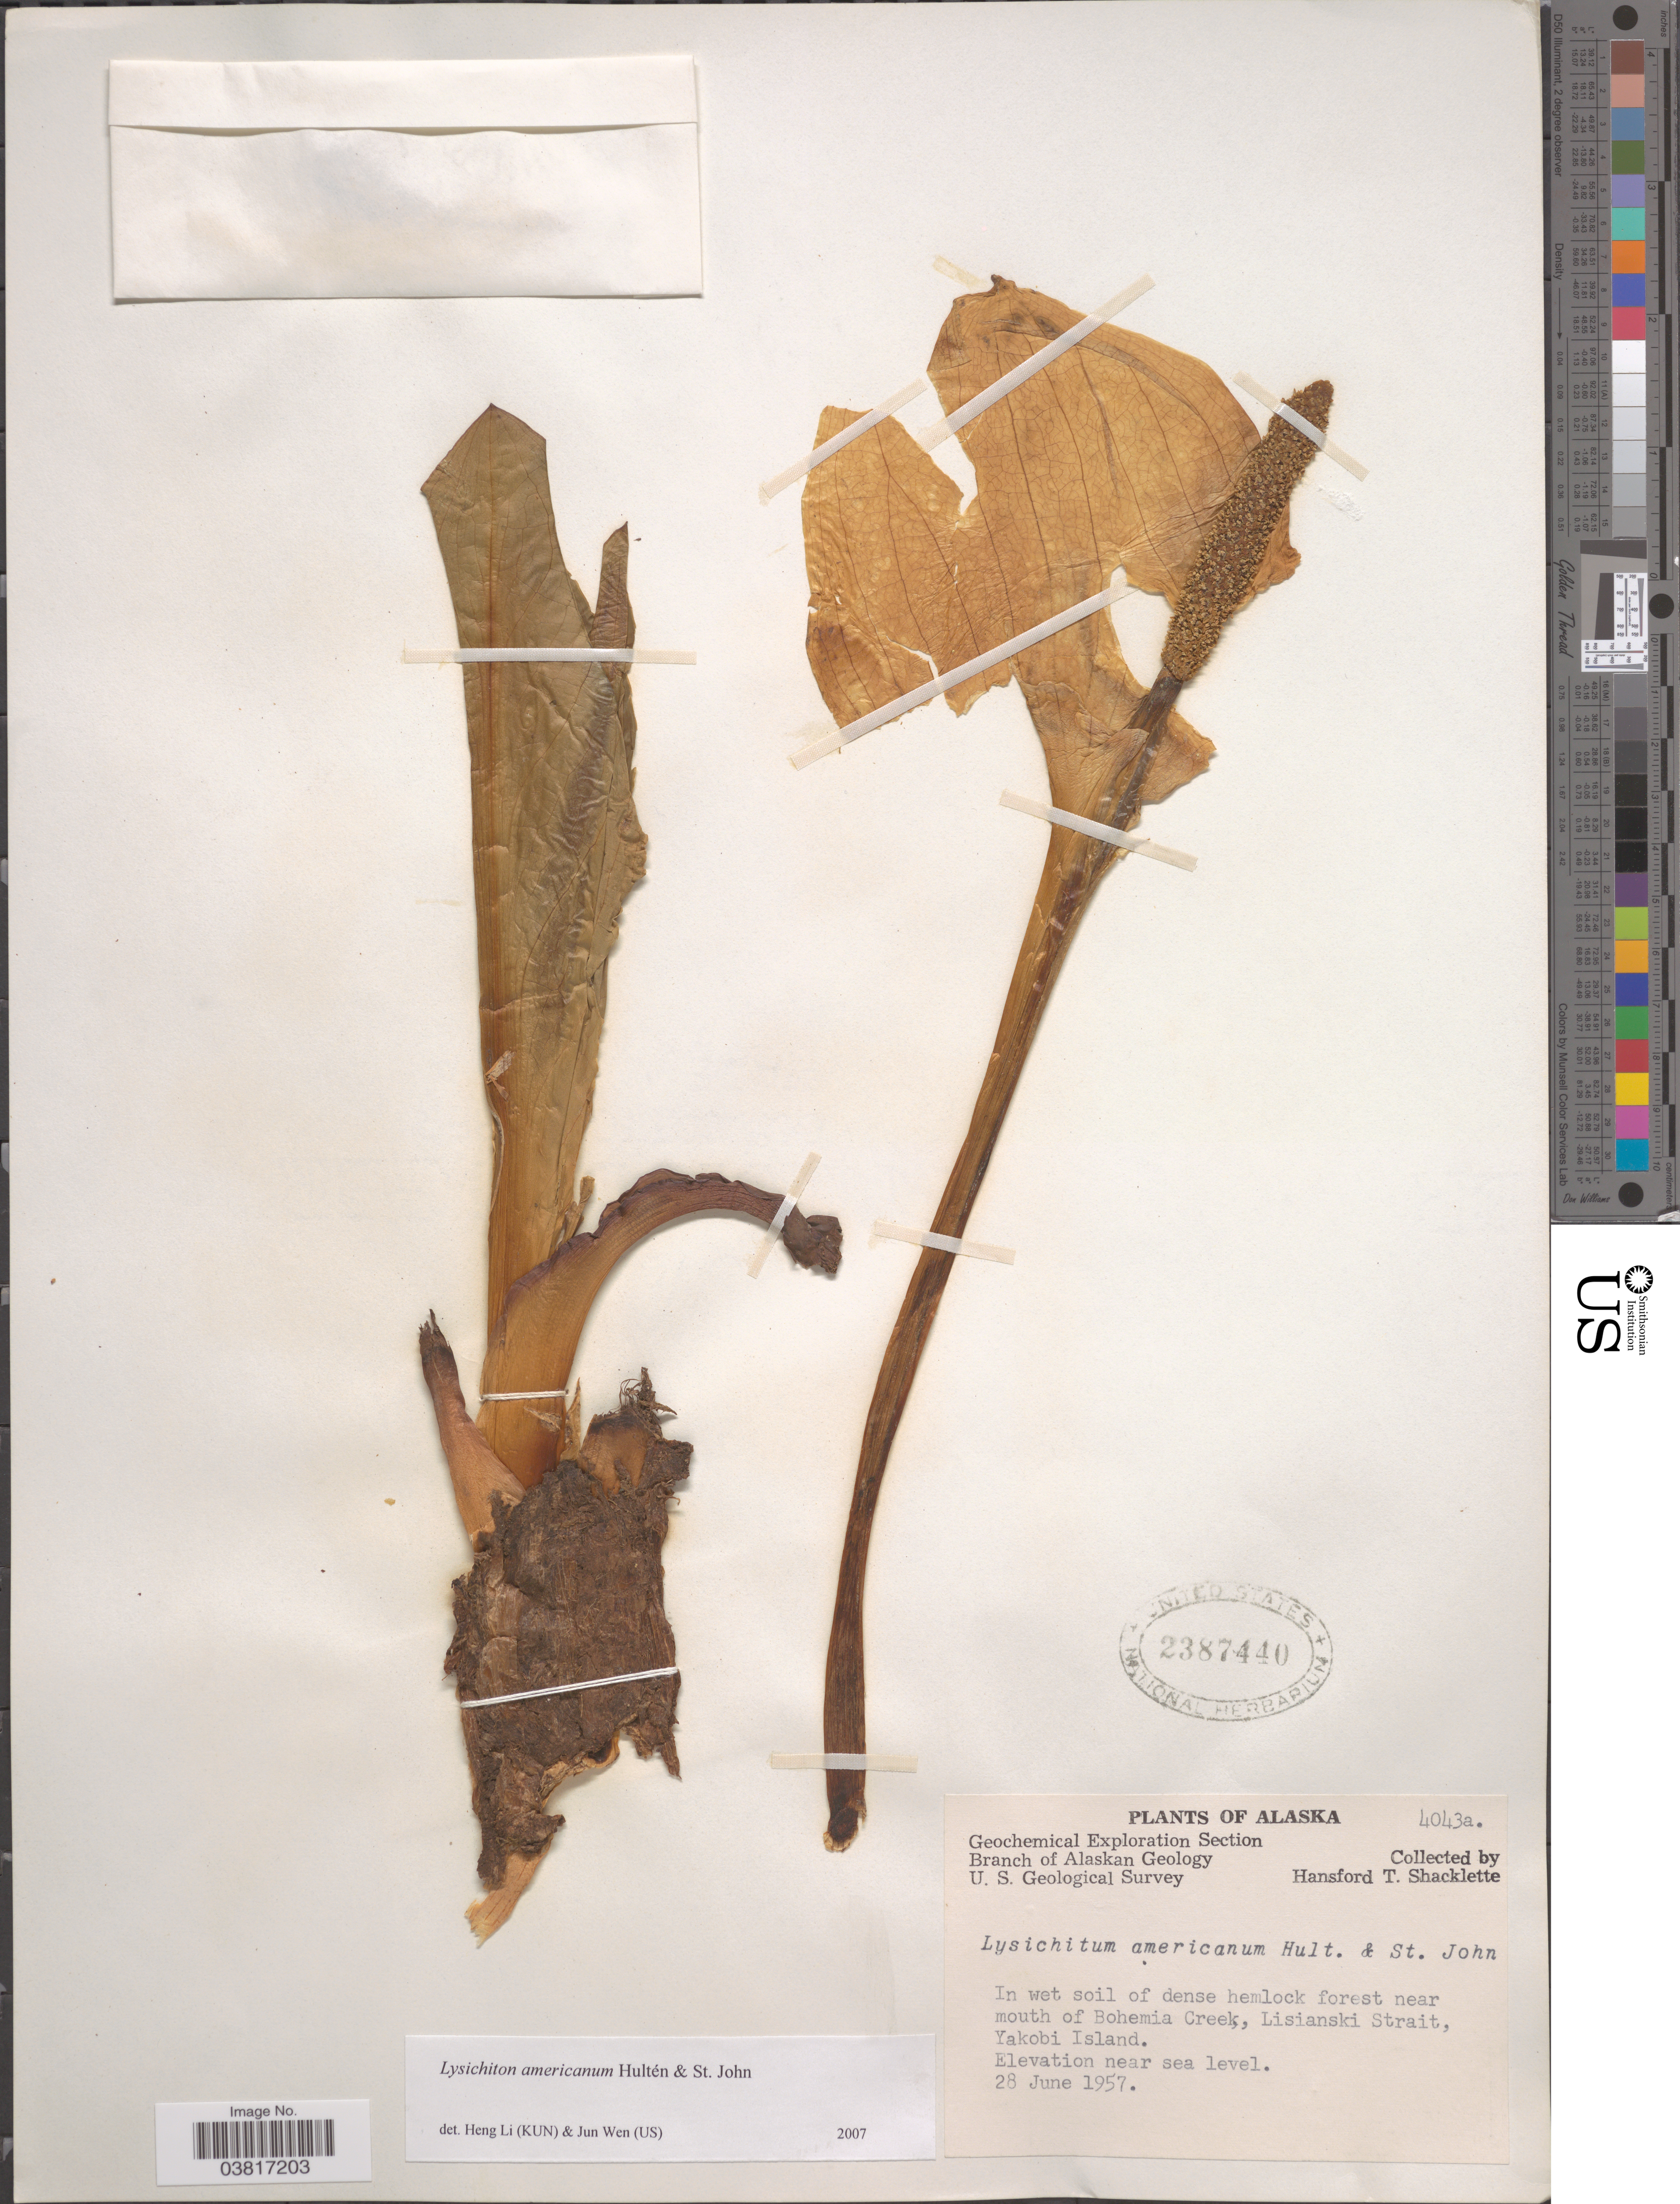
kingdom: Plantae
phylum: Tracheophyta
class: Liliopsida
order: Alismatales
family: Araceae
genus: Lysichiton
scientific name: Lysichiton americanus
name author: Hultén & H. St. John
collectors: H. Shacklette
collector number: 4043a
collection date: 1957-06-28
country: United States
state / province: Alaska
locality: In wet soil of dense hemlock forest near mouth of Bohemia Creek, Lisianski Strait, Yakobi Island.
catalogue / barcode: US 2387440